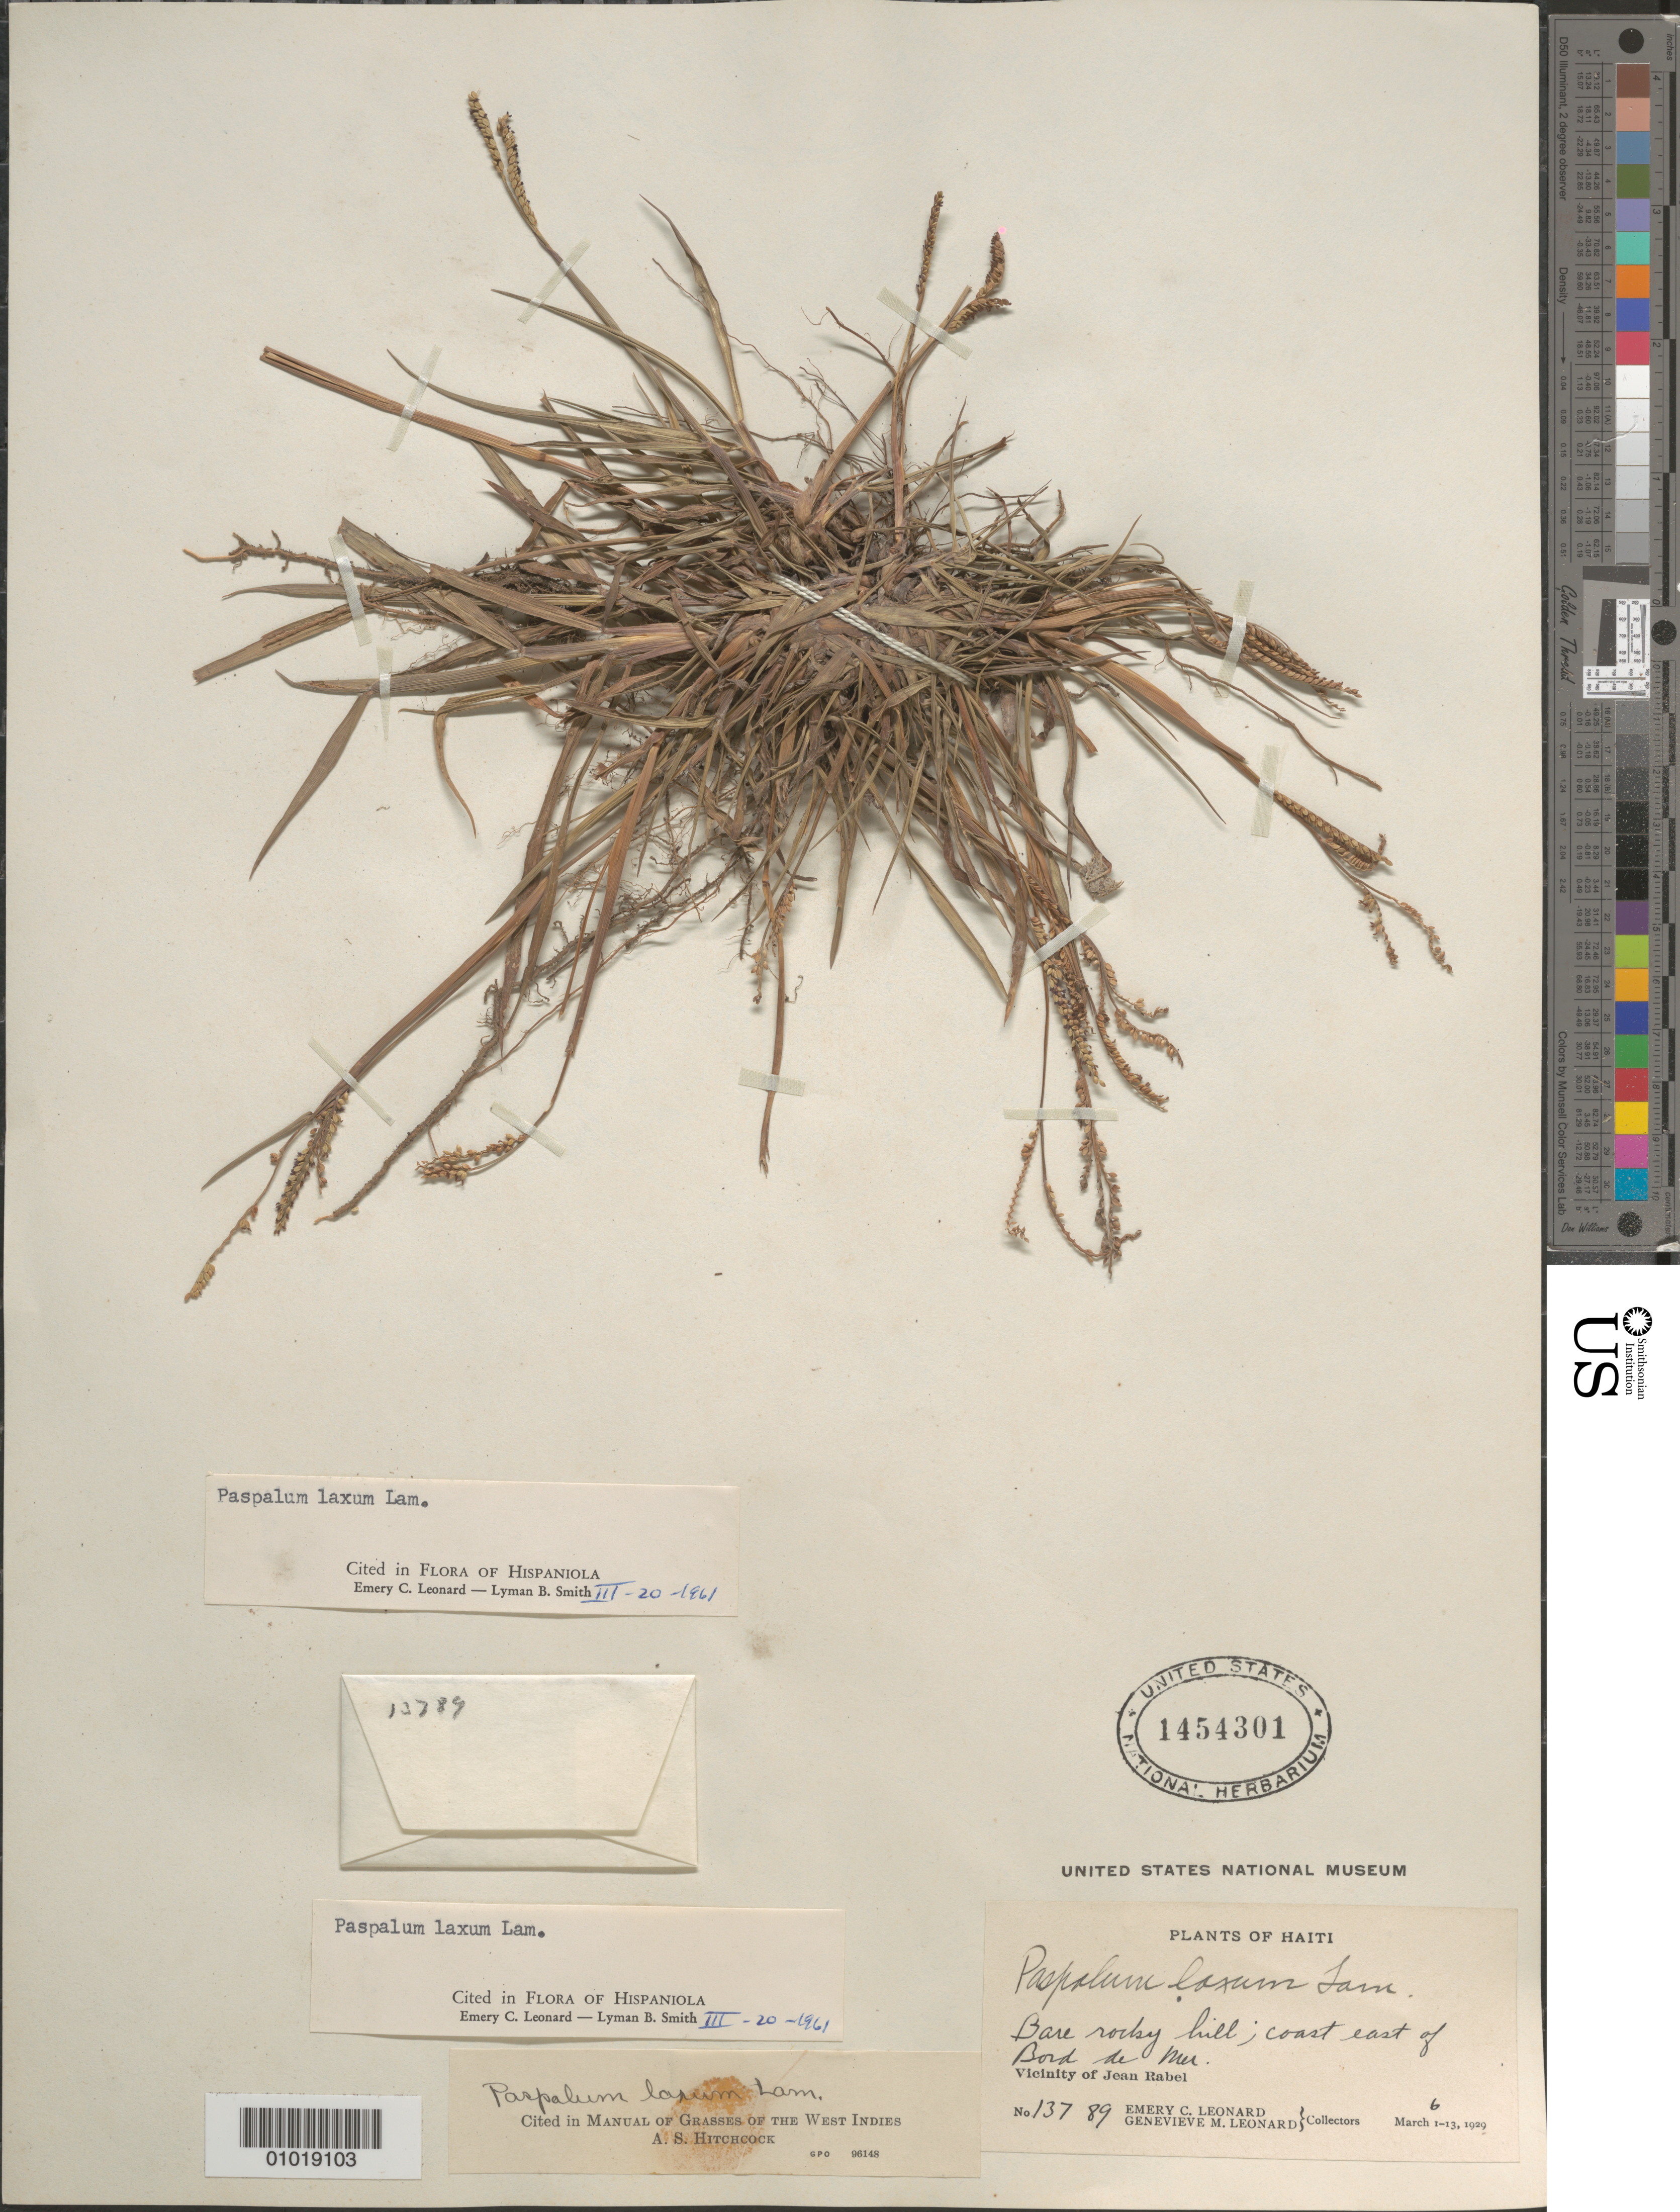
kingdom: Plantae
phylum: Tracheophyta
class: Liliopsida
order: Poales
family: Poaceae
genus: Paspalum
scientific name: Paspalum laxum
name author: Lam.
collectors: E. C. Leonard & G. M. Leonard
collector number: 13789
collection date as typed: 06 Mar 1929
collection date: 1929-03-06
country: Haiti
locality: Vicinity of Jean Rabel, coast E of Bord de Mer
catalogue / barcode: US 1454301